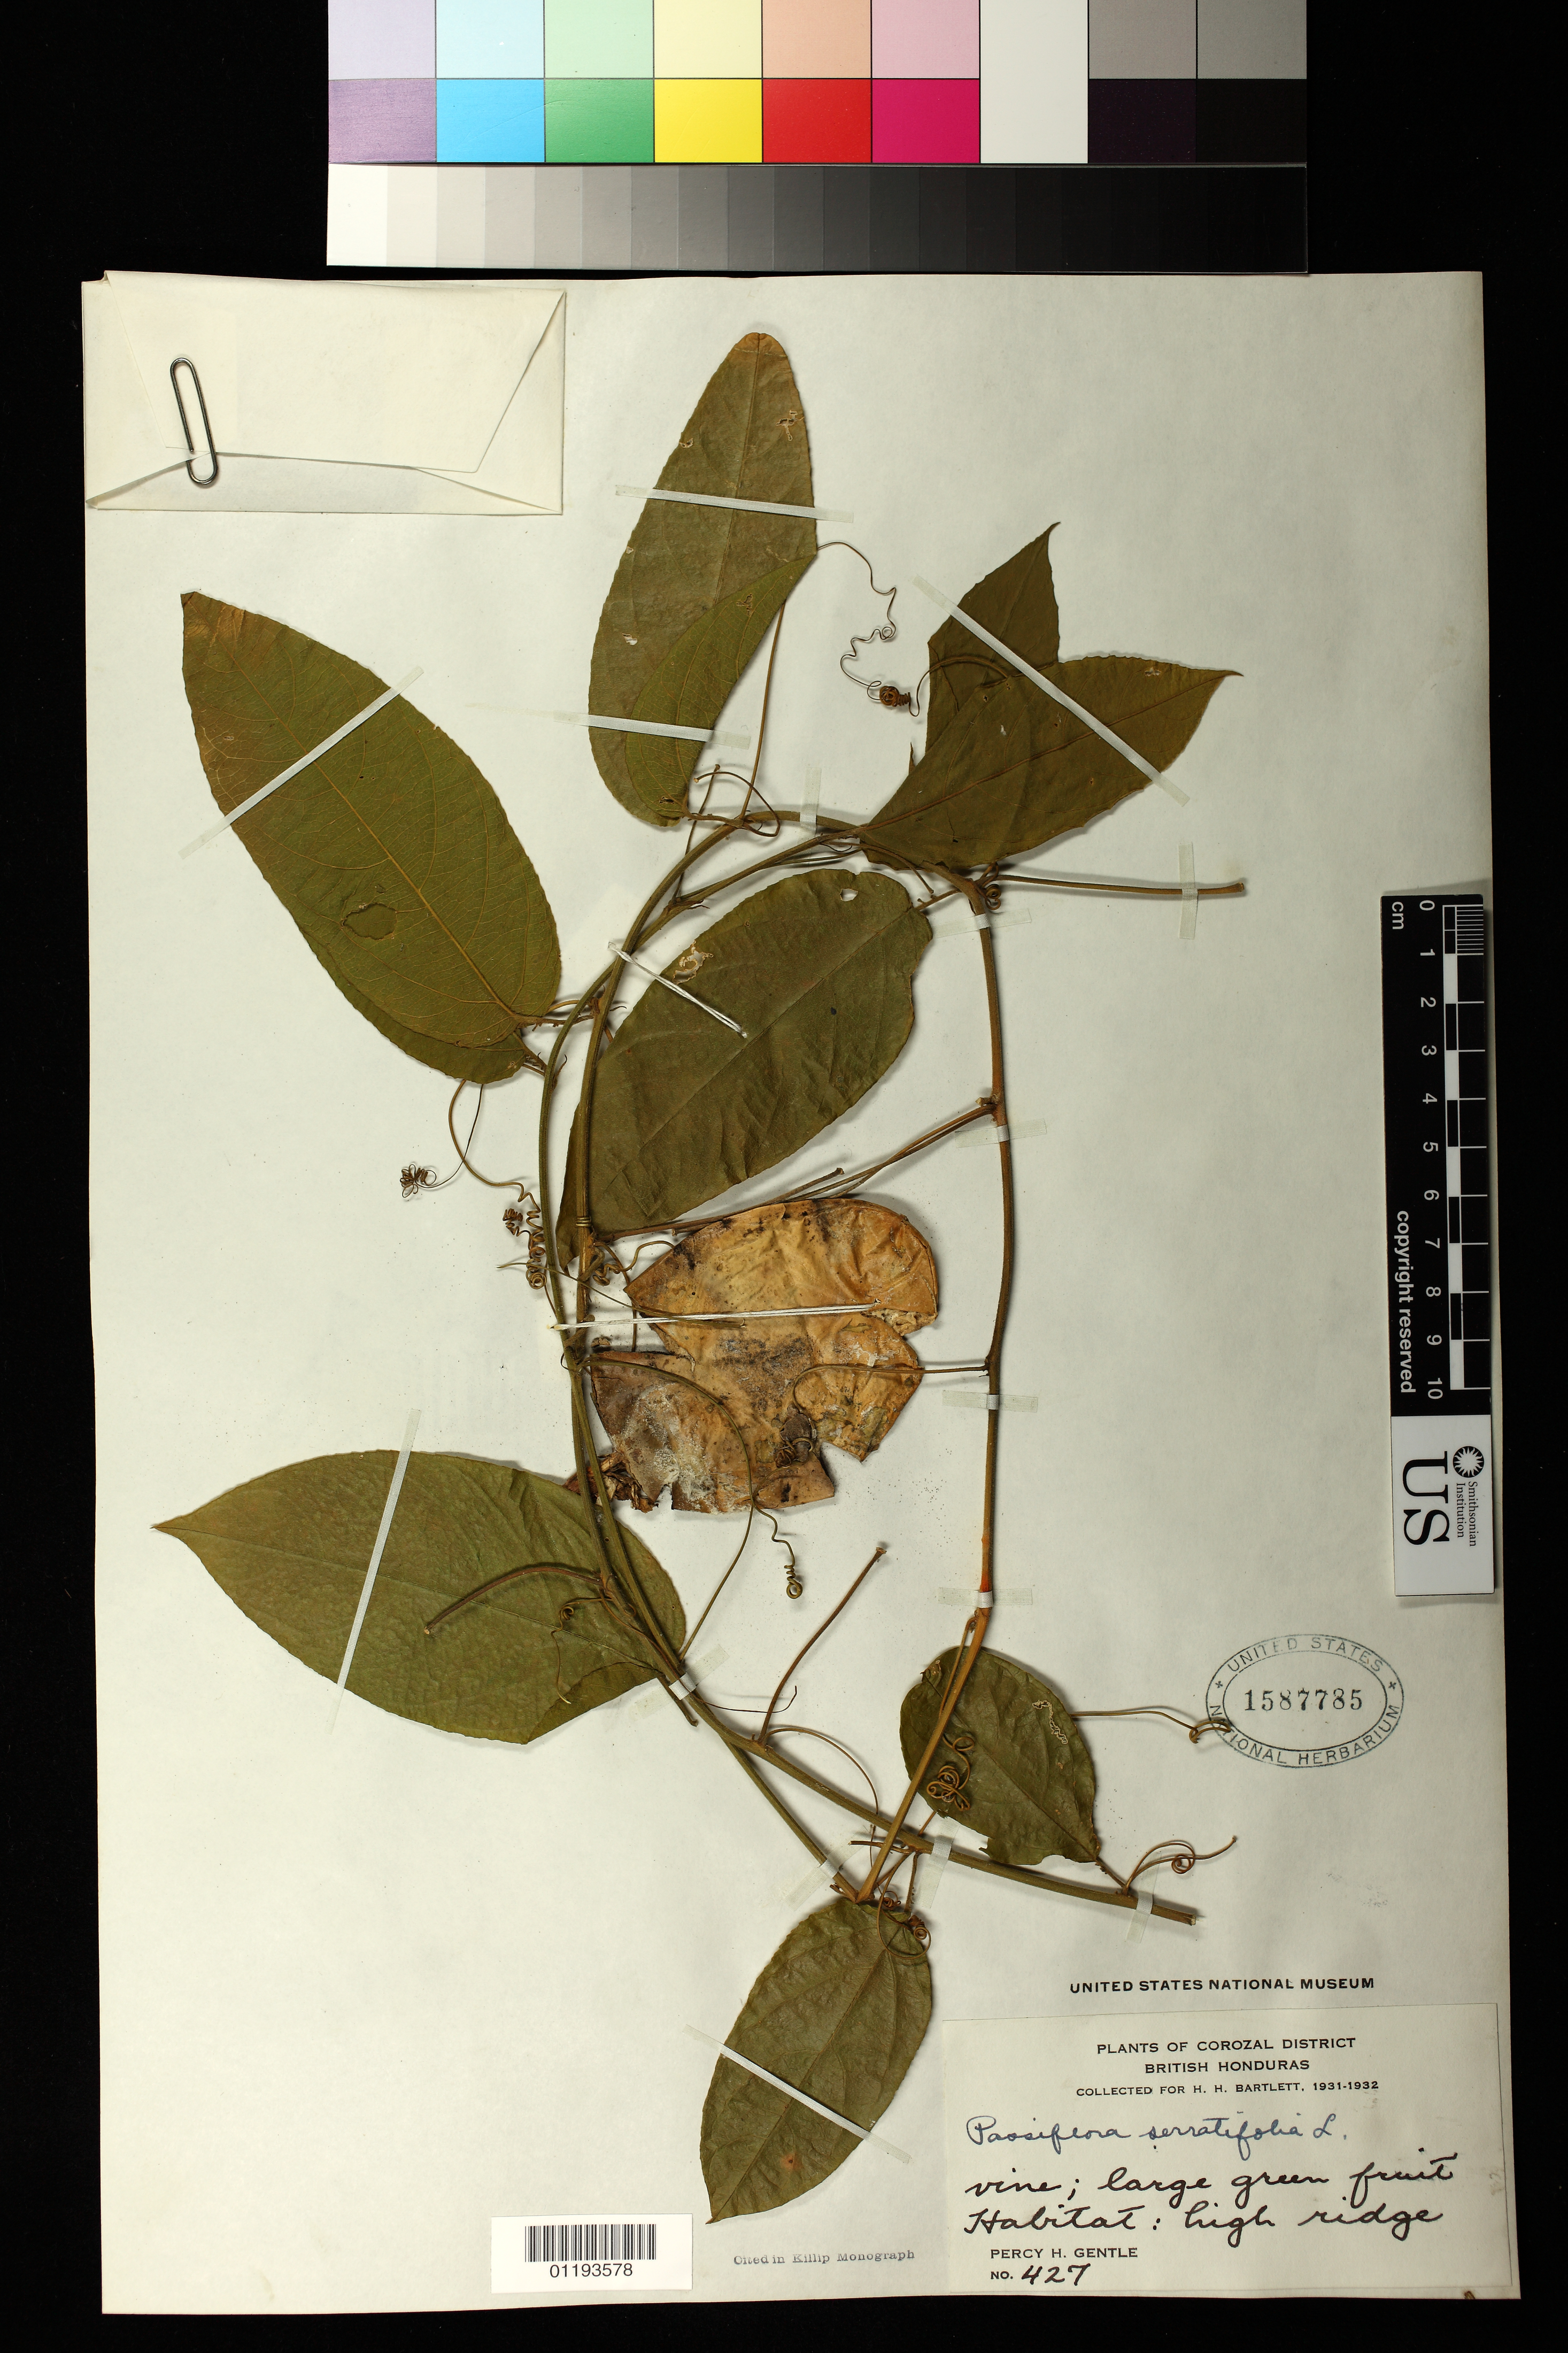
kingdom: Plantae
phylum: Tracheophyta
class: Magnoliopsida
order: Malpighiales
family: Passifloraceae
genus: Passiflora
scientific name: Passiflora serratifolia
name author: L.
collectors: P. H. Gentle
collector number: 427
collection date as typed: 1931 1932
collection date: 1931/1932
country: Belize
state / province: Corozal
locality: Corozal District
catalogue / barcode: US 1587785